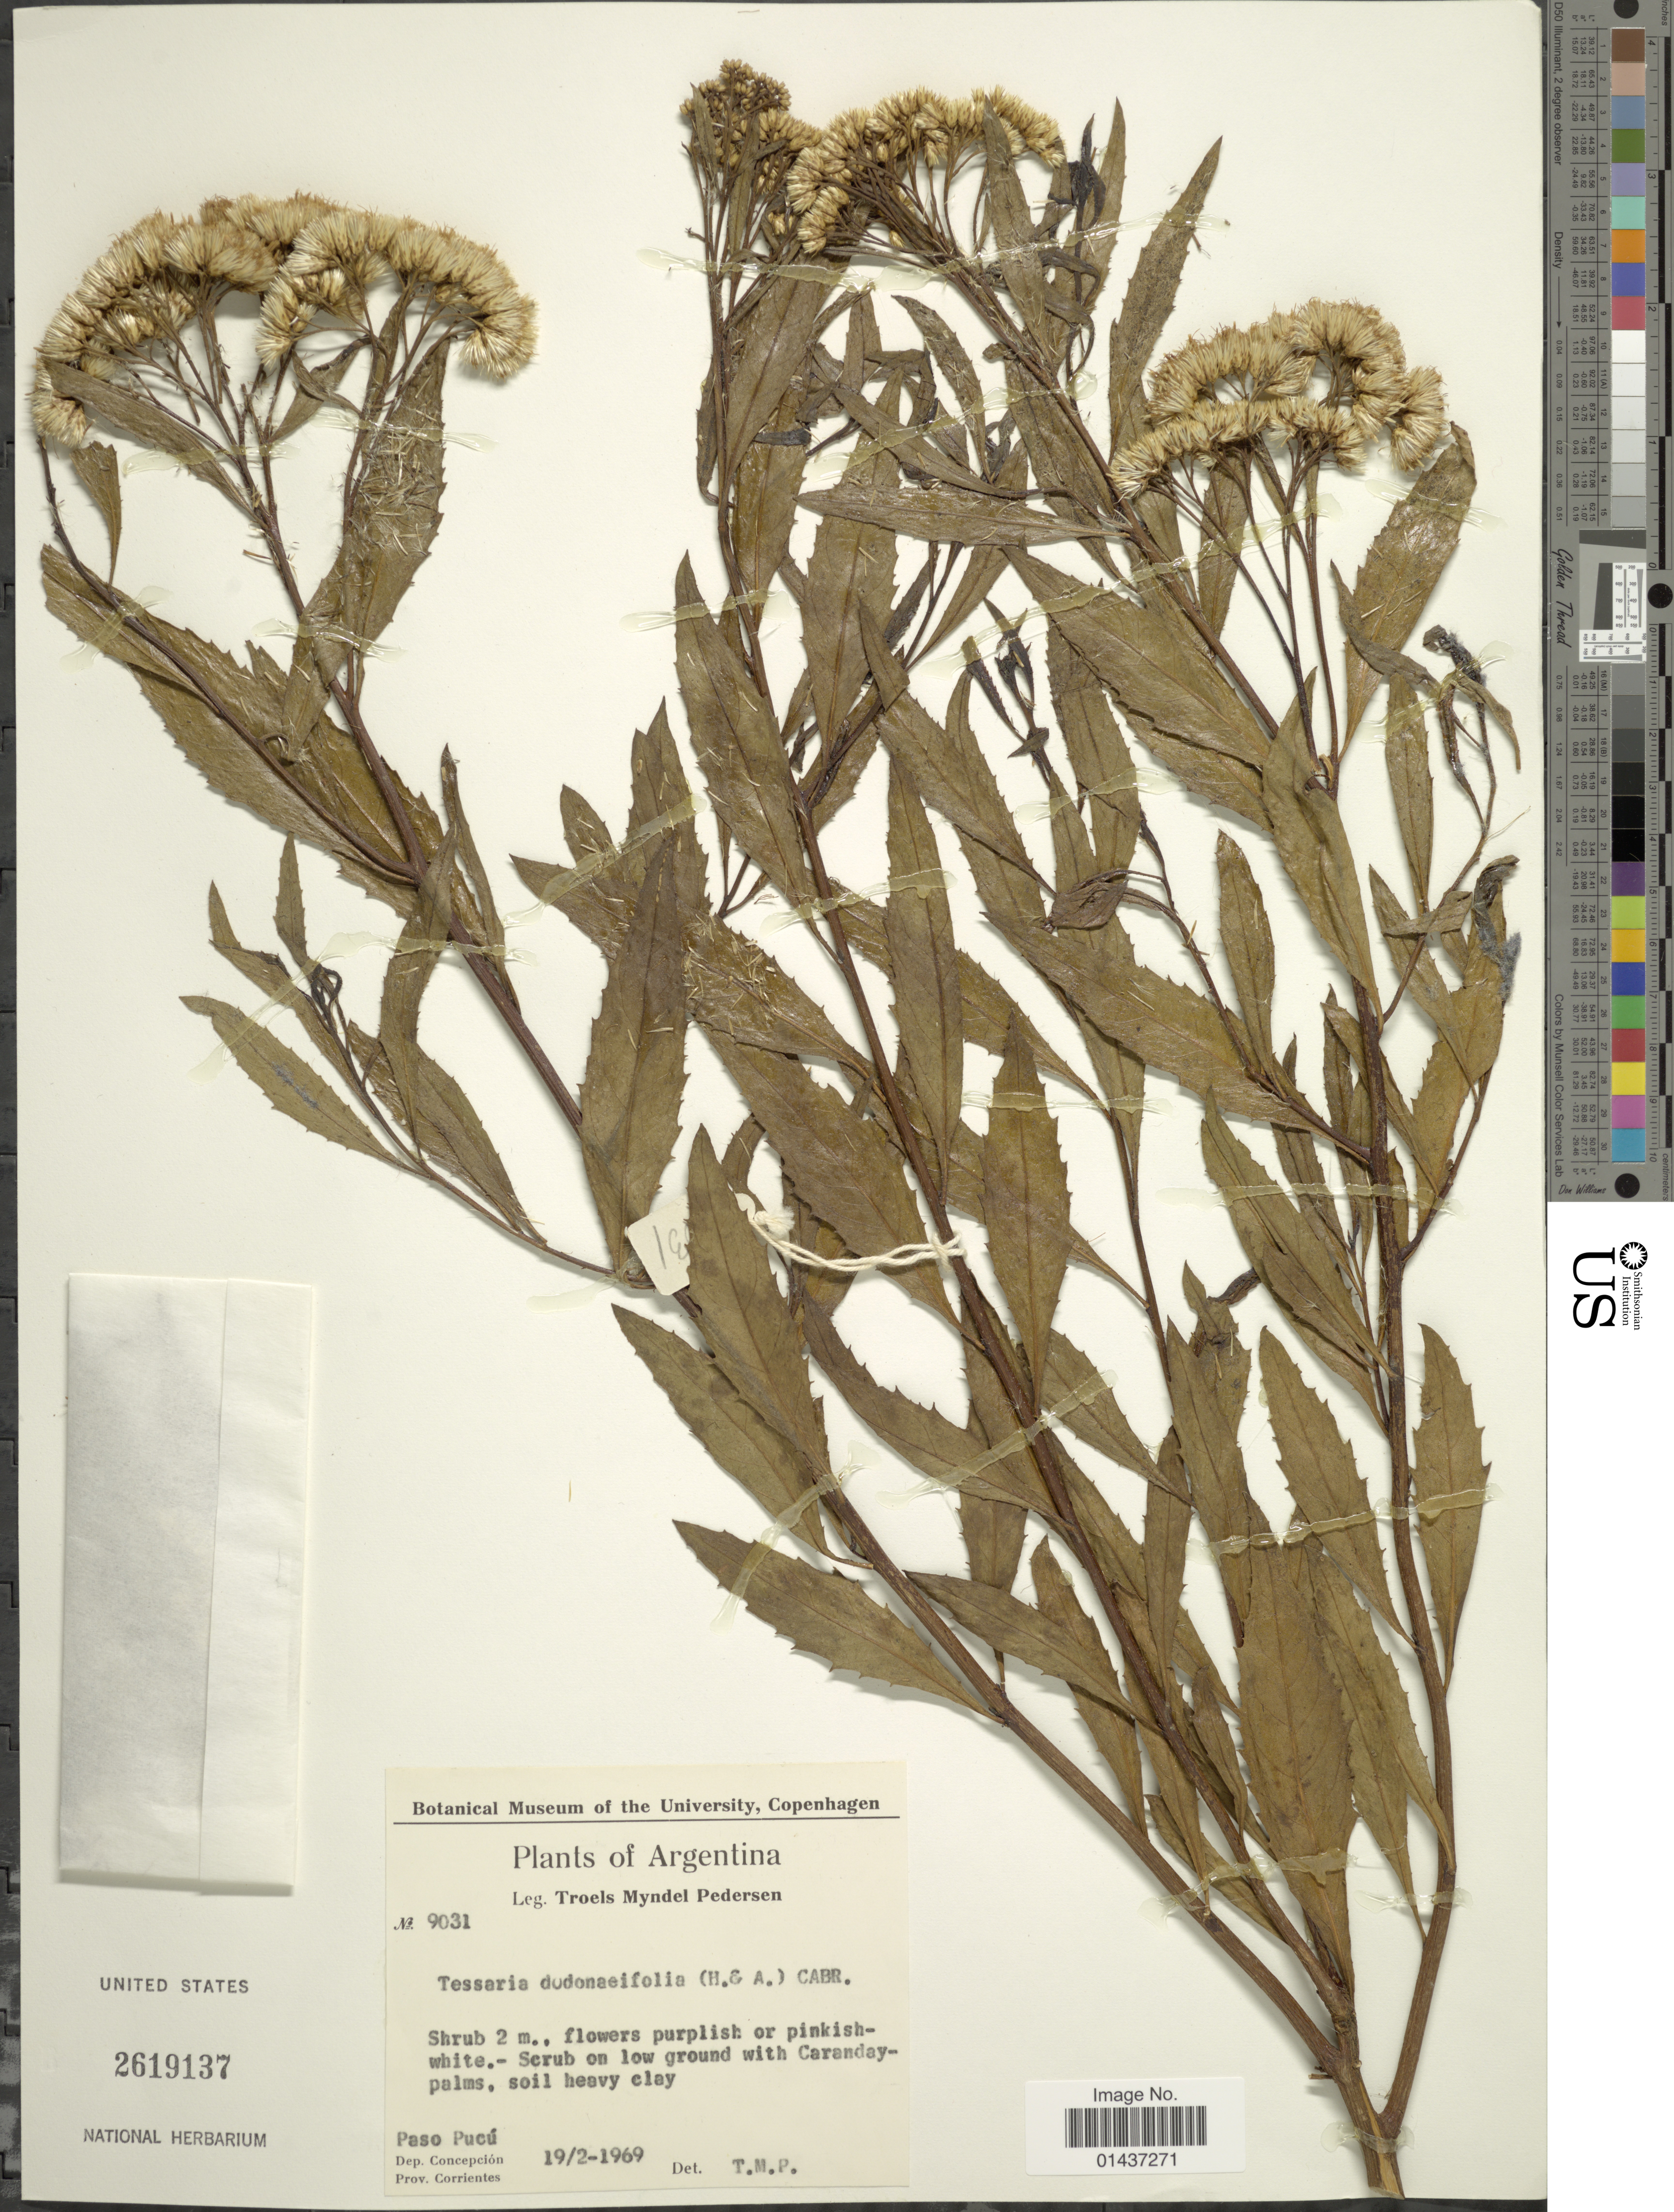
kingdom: Plantae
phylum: Tracheophyta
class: Magnoliopsida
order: Asterales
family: Asteraceae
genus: Tessaria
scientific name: Tessaria dodoneifolia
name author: (Hook. & Arn.) Cabrera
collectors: T. Pederson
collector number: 9031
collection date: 1969-02-19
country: Argentina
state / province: Corrientes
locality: Paso Pucú, Dep Concepción, Prov. Corrientes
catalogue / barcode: US 2619137